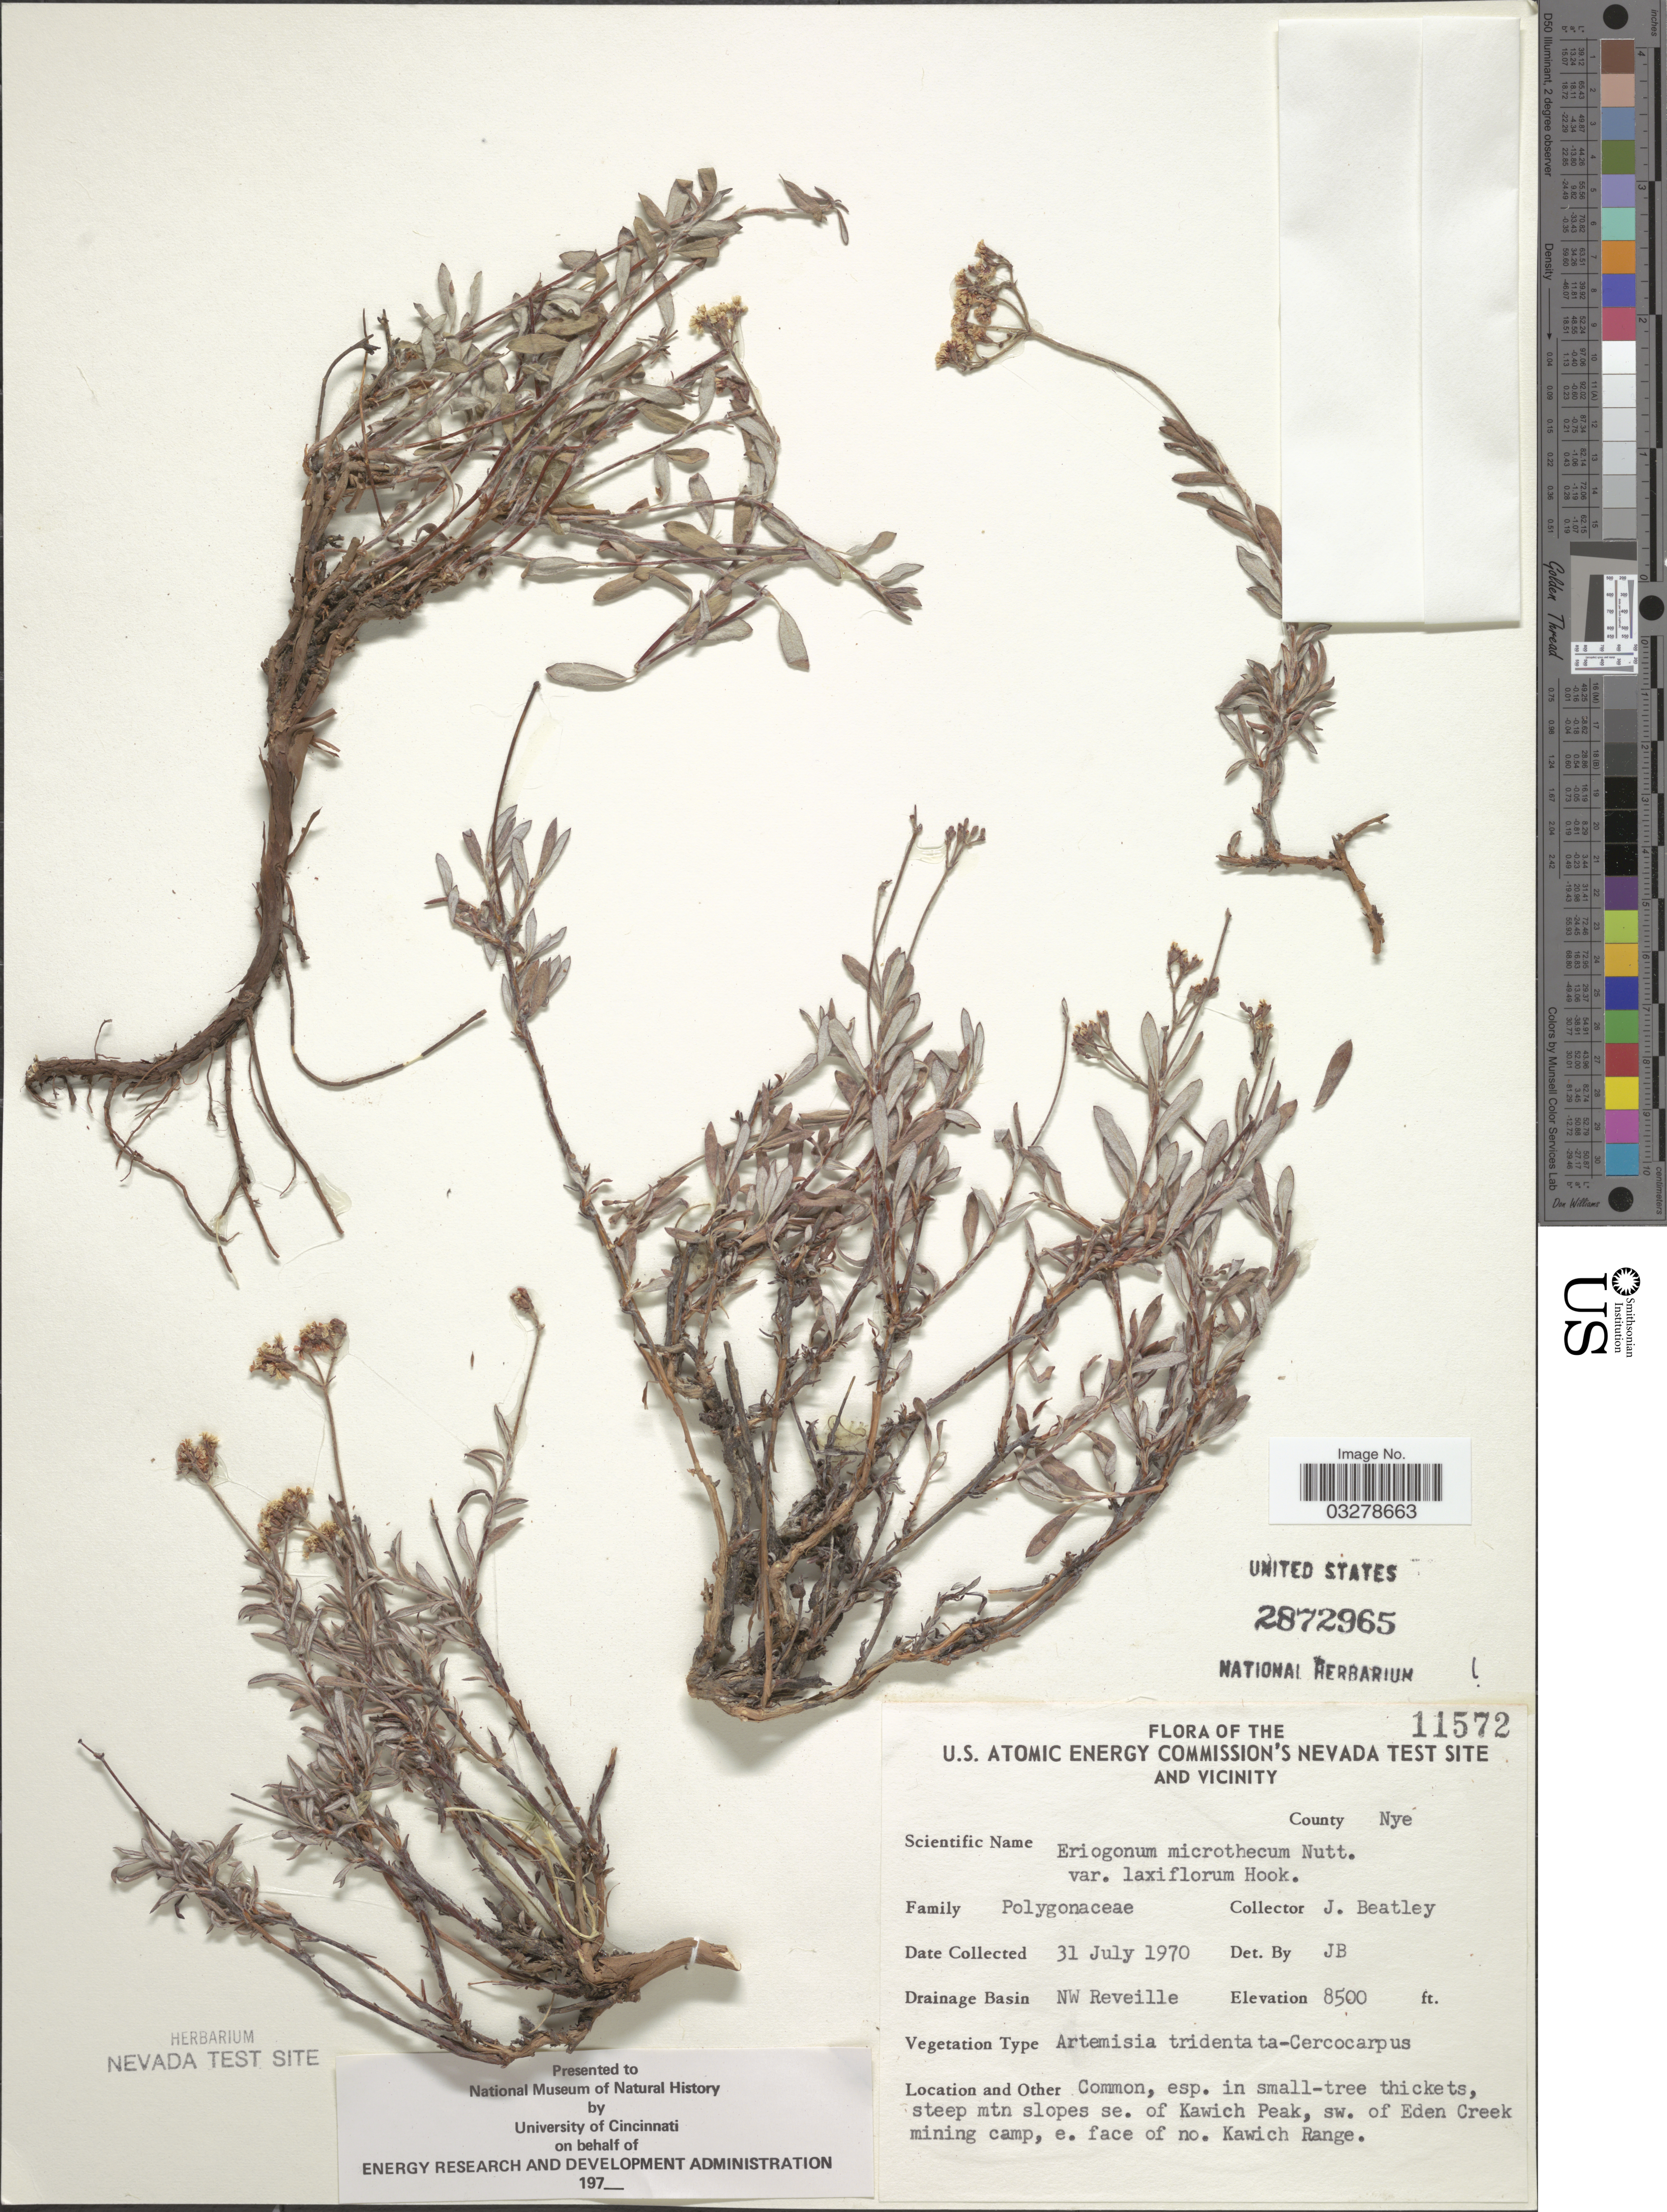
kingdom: Plantae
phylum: Tracheophyta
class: Magnoliopsida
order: Caryophyllales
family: Polygonaceae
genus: Eriogonum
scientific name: Eriogonum microtheca var. laxiflorum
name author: Hook.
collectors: J. C. Beatley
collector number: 11572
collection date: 1970-07-31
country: United States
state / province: Nevada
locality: U.S. Atomic Energy Commission's Nevada Test Site and Vicinity. County Nye. Drainage Basin NW Reveille. Steep mtn slopes se. of Kawich Peak, sw. of Eden Creek mining camp, e. face of no. Kawich Range.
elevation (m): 2591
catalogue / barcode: US 2872965